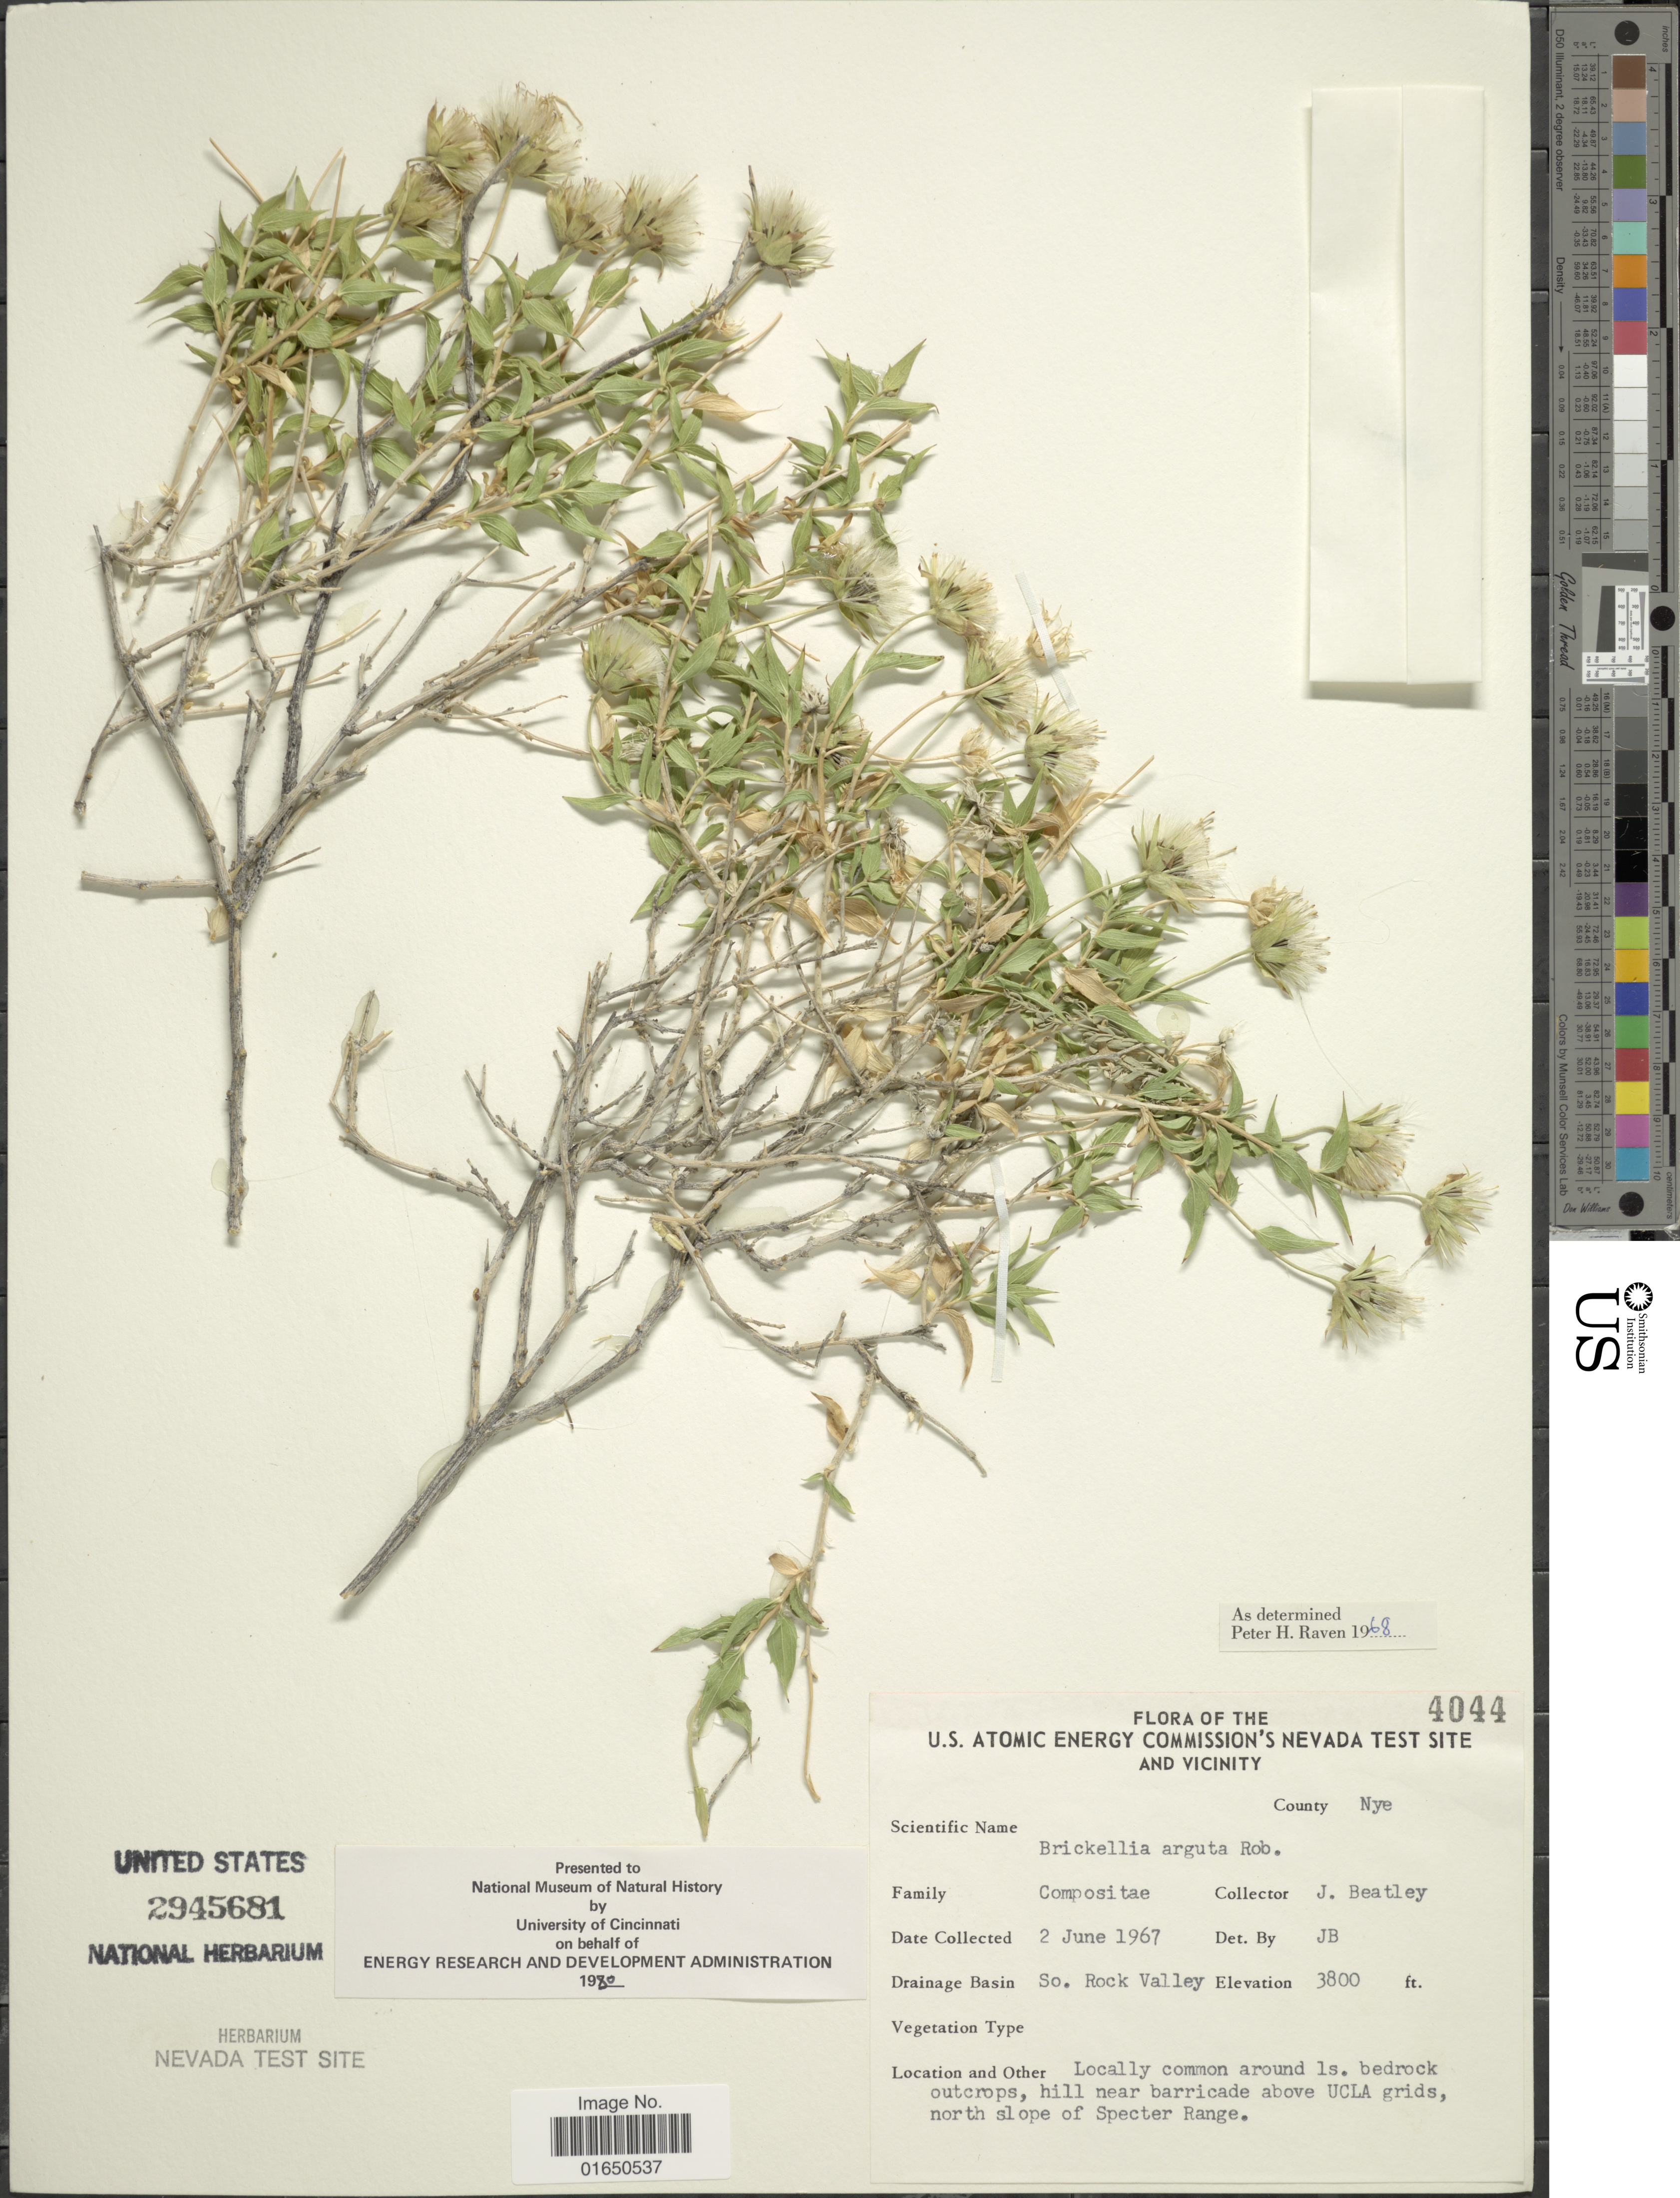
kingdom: Plantae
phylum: Tracheophyta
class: Magnoliopsida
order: Asterales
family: Asteraceae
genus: Brickellia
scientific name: Brickellia arguta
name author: B.L. Rob.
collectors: J. C. Beatley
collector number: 4044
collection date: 1967-06-02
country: United States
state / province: Nevada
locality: U. S. Atomic Energy Commission's Nevada's test site and vicinity. County Nye. Drainage Basin So. Rock Valley. 1s. bedrock outcrops, hill near barricade above UCLA grids, north slope of Specter Range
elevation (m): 1158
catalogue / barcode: US 2945681